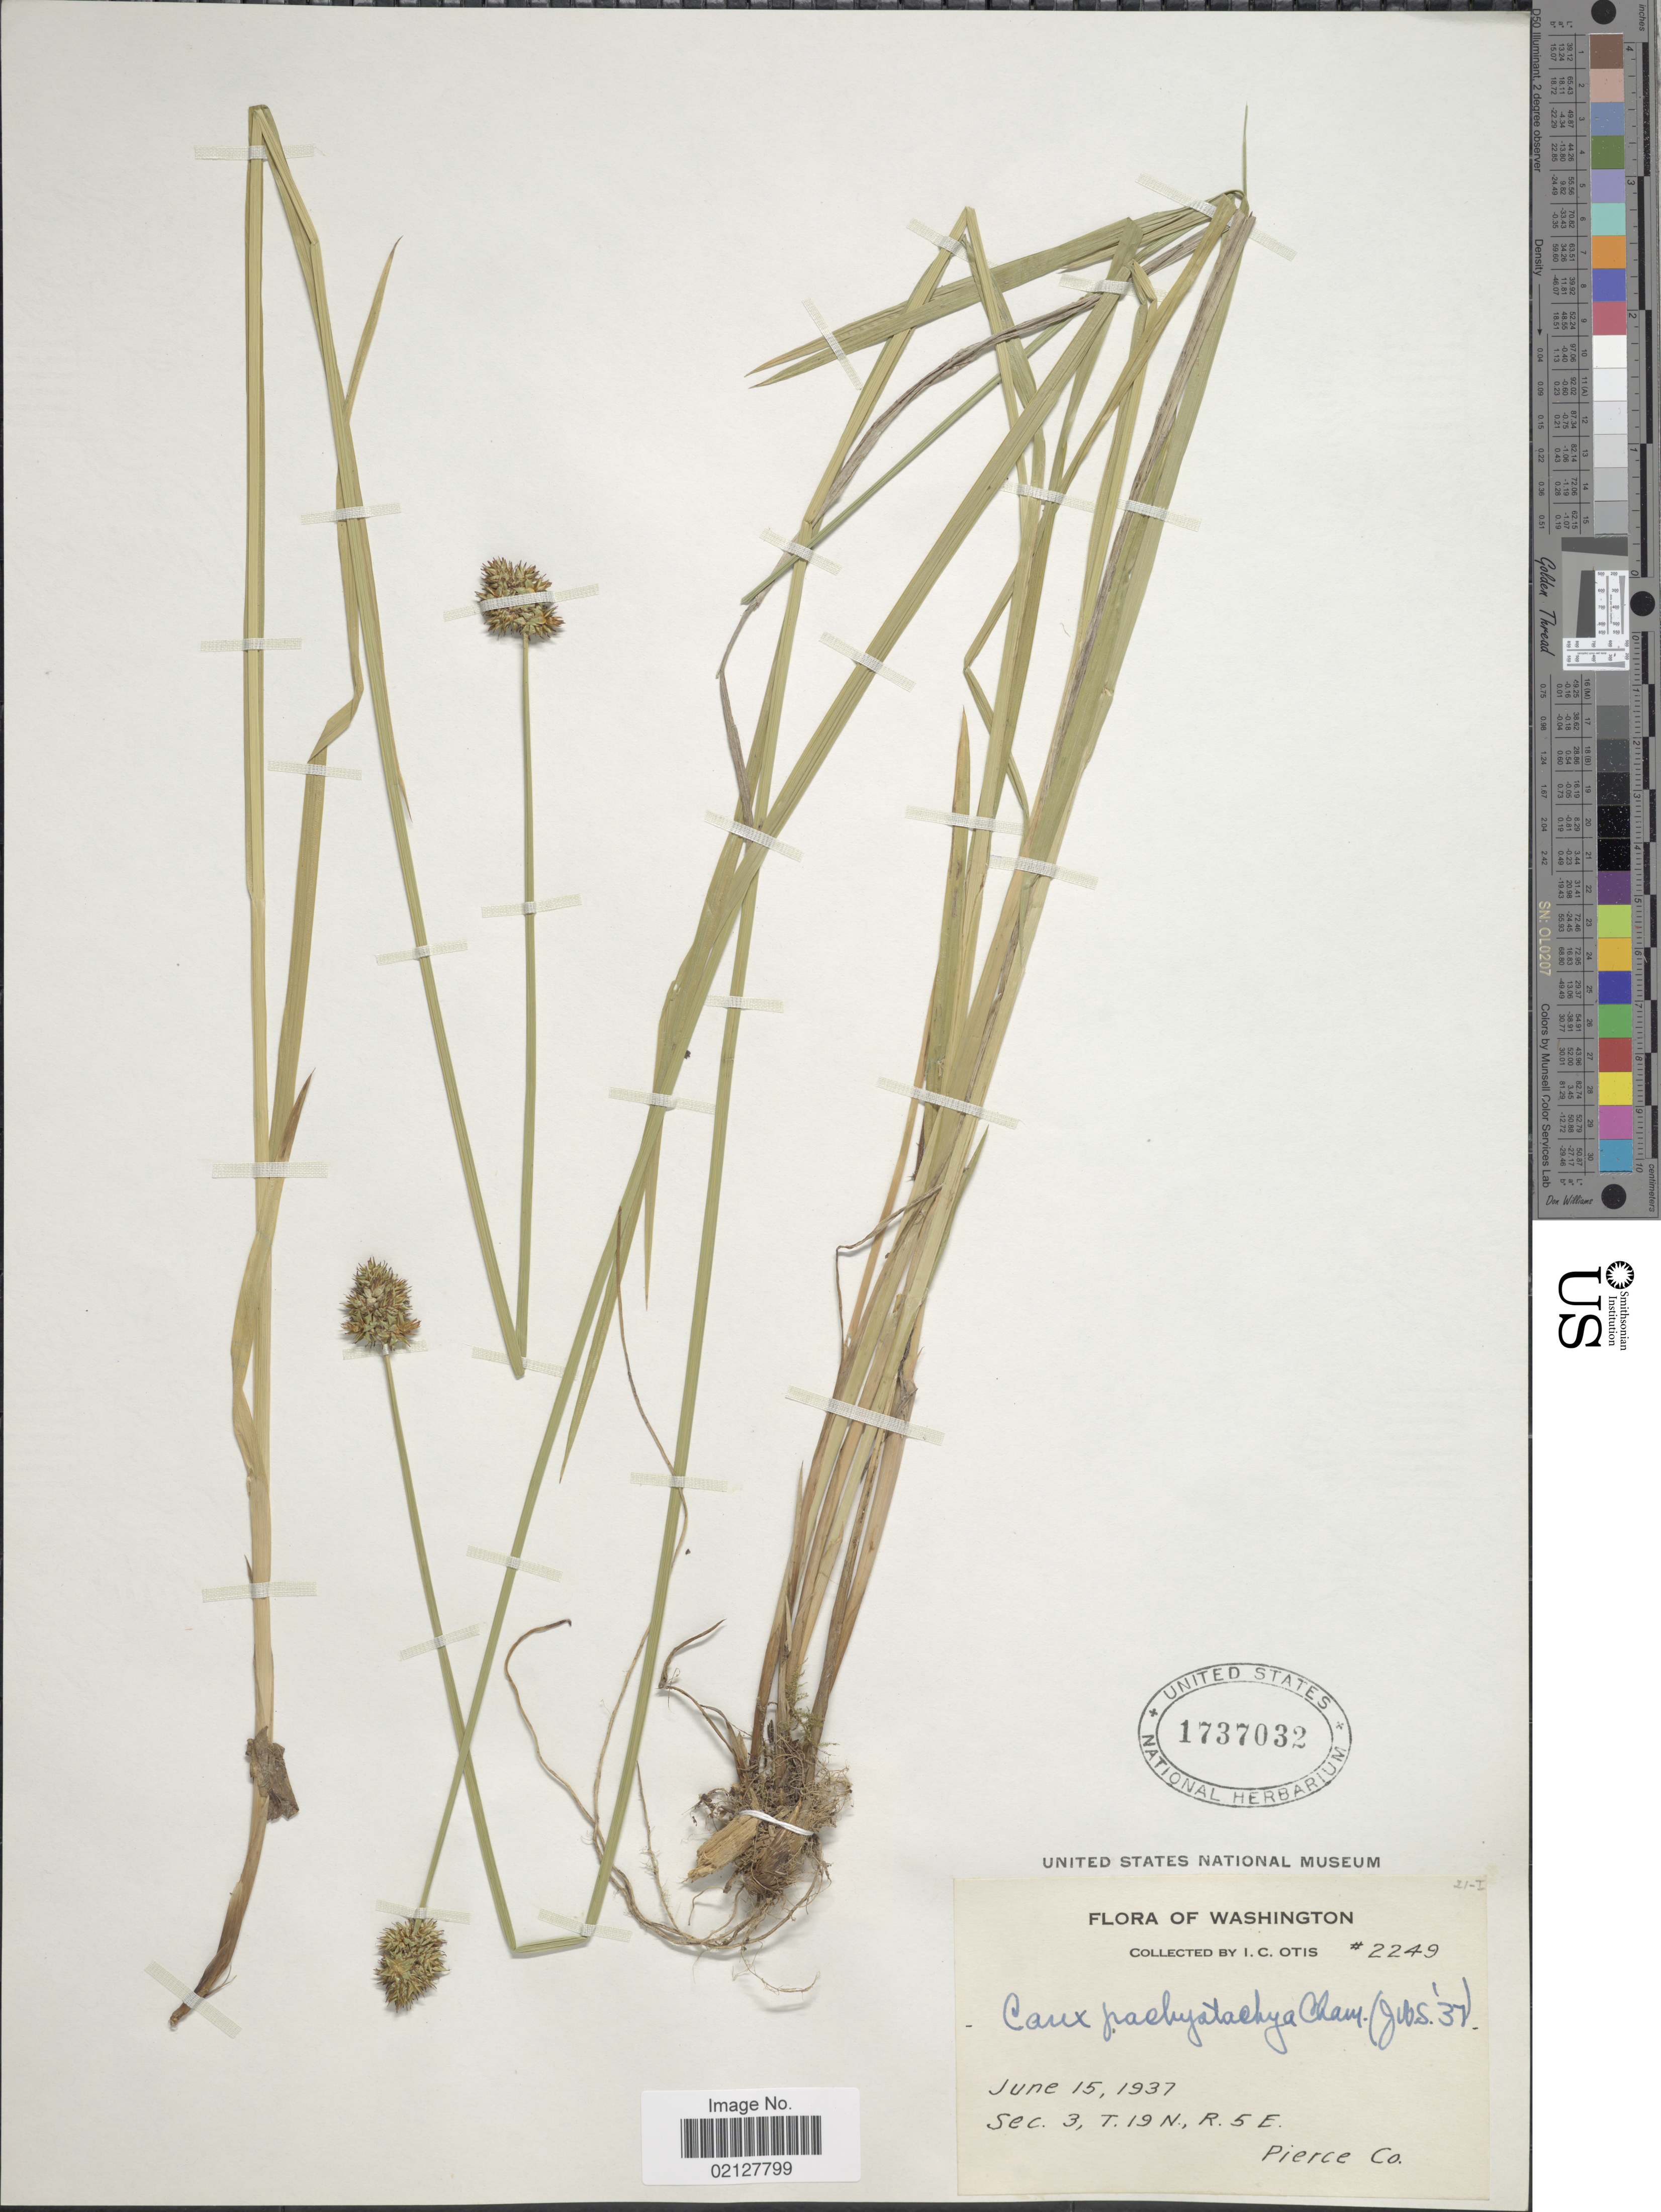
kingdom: Plantae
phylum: Tracheophyta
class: Liliopsida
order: Poales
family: Cyperaceae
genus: Carex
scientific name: Carex pachystachya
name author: Cham. ex Steud.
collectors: I. C. Otis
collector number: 2249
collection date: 1937-06-15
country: United States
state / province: Washington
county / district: Pierce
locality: Sec. 3, T. 19 N., R 5 E. Pierce Co.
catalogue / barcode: US 1737032